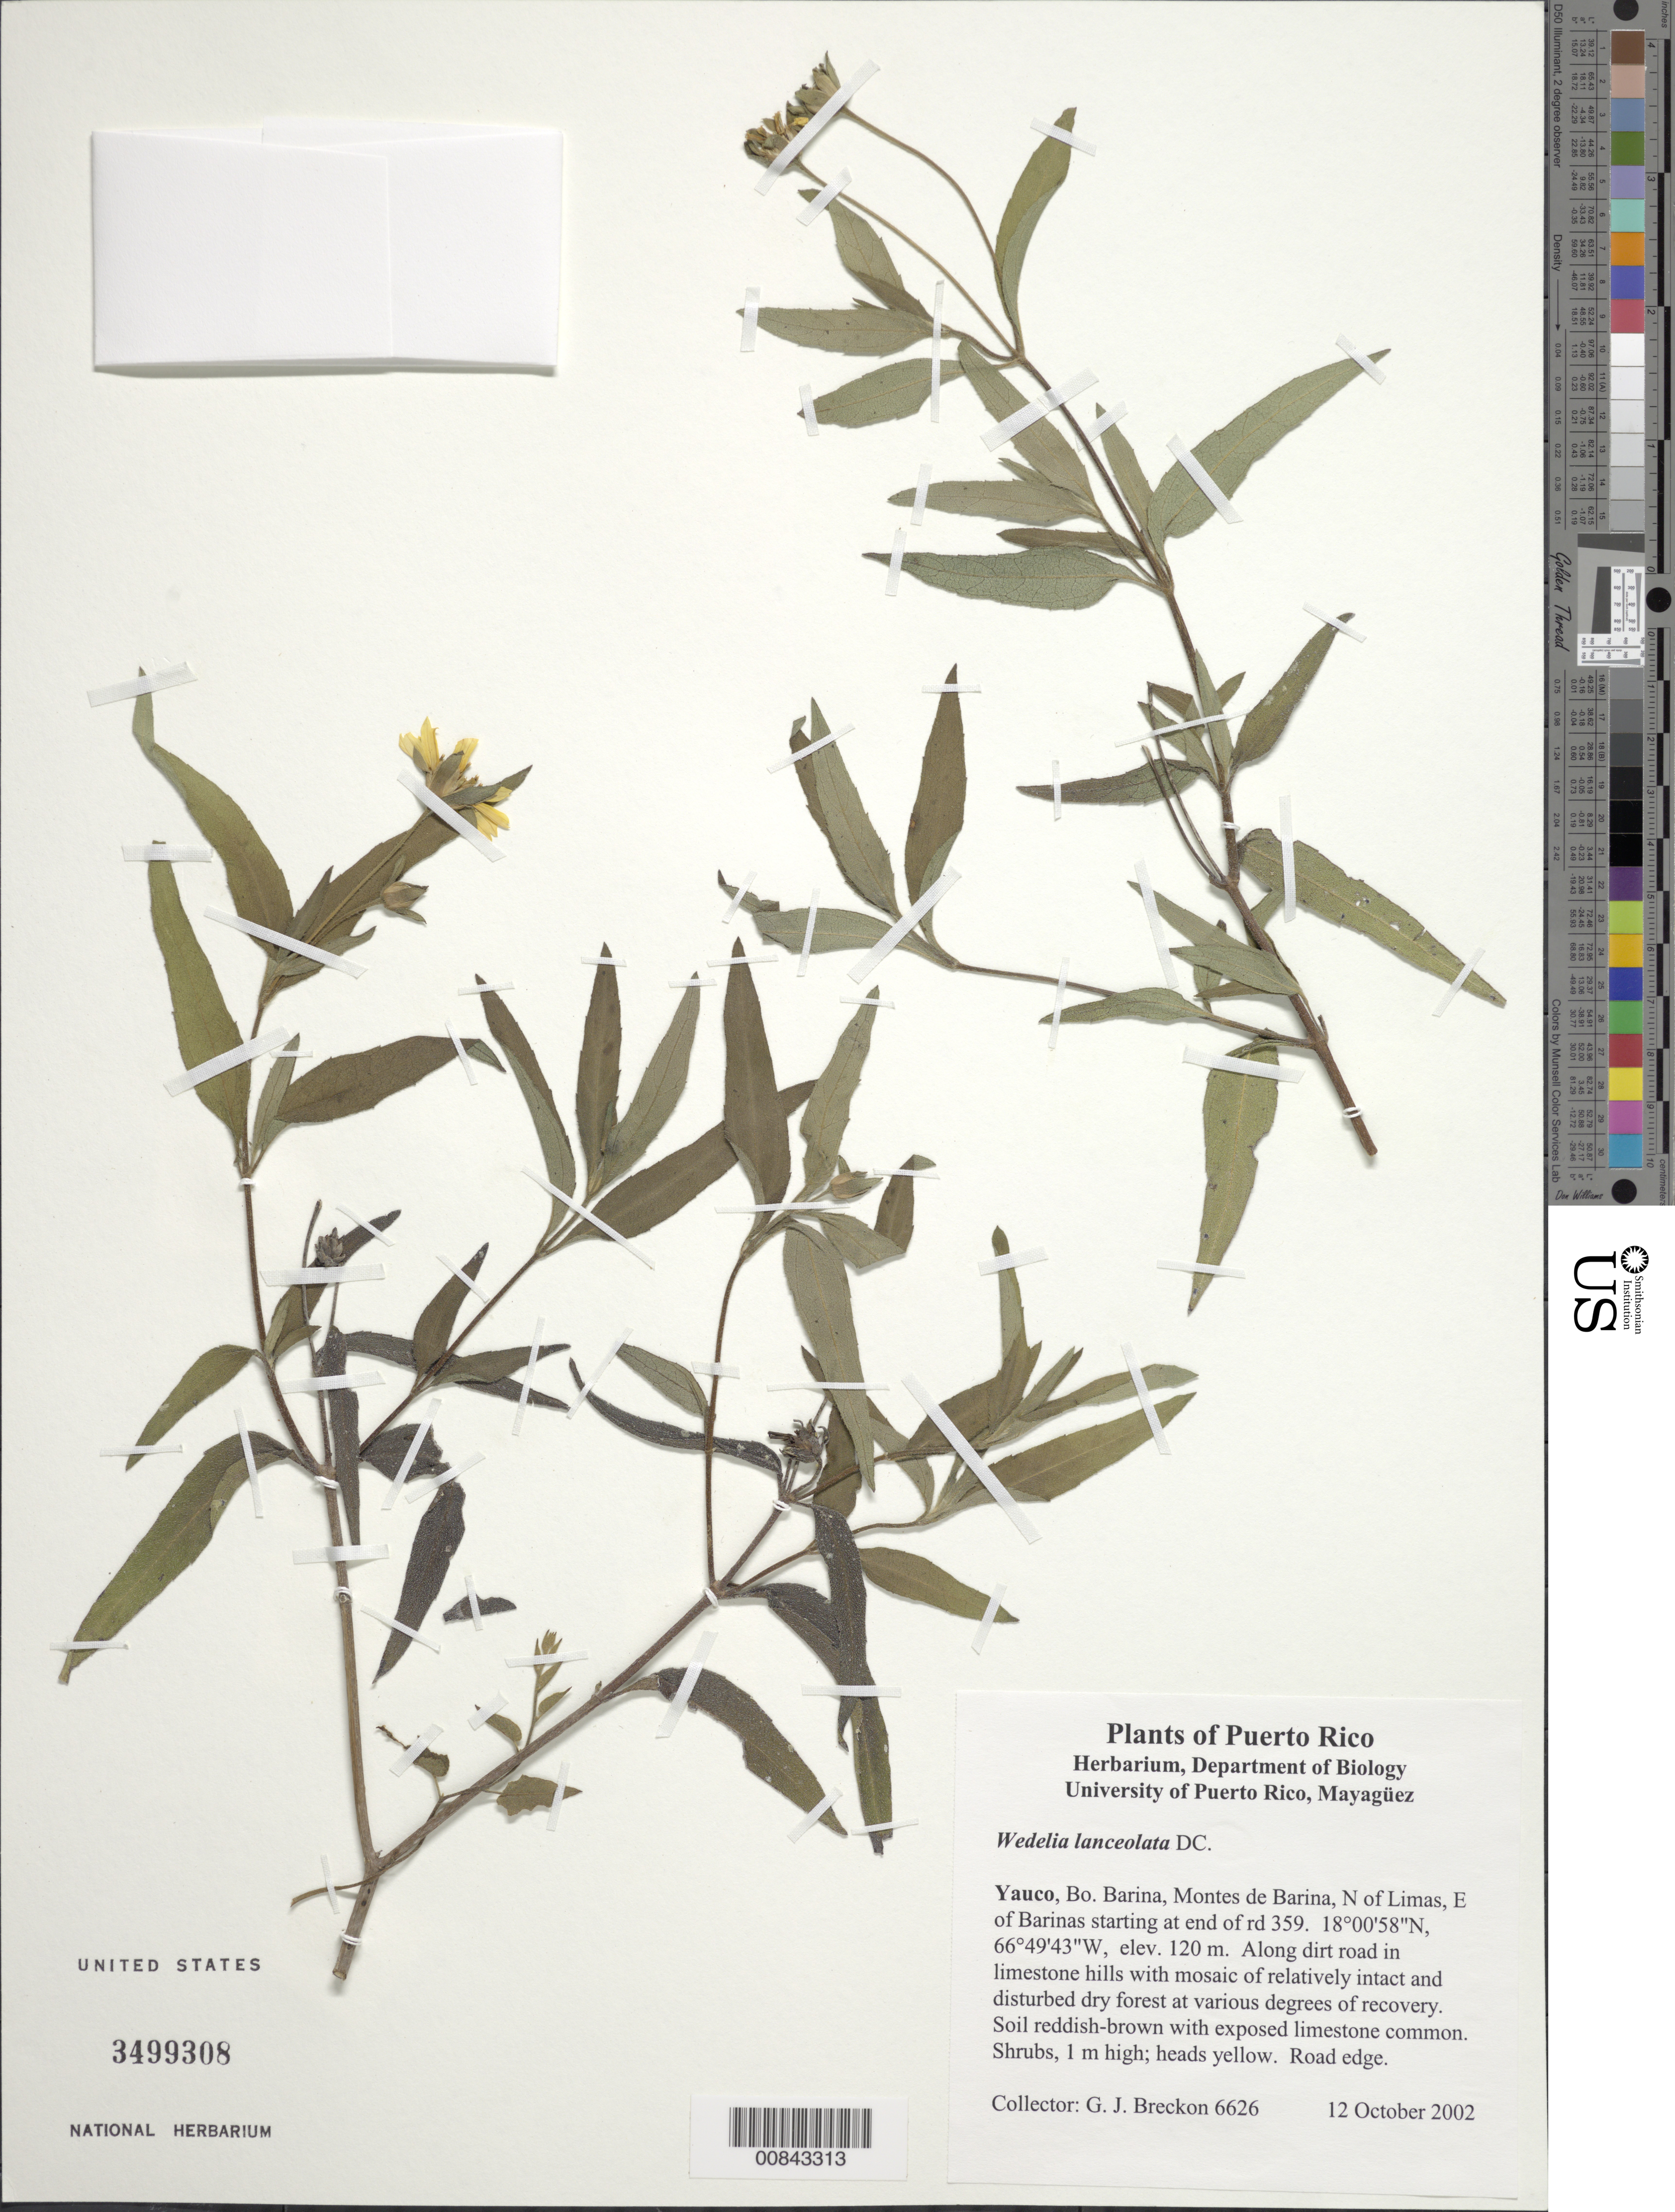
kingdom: Plantae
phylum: Tracheophyta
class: Magnoliopsida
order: Asterales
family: Asteraceae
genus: Wedelia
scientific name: Wedelia lanceolata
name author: DC.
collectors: G. Breckon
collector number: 6626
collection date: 2002-10-12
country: Puerto Rico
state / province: Yauco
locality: Bo. Barina, Montes de Barina, N of Limas, E of Barinas starting at end of rd 359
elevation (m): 120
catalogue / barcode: US 3499308